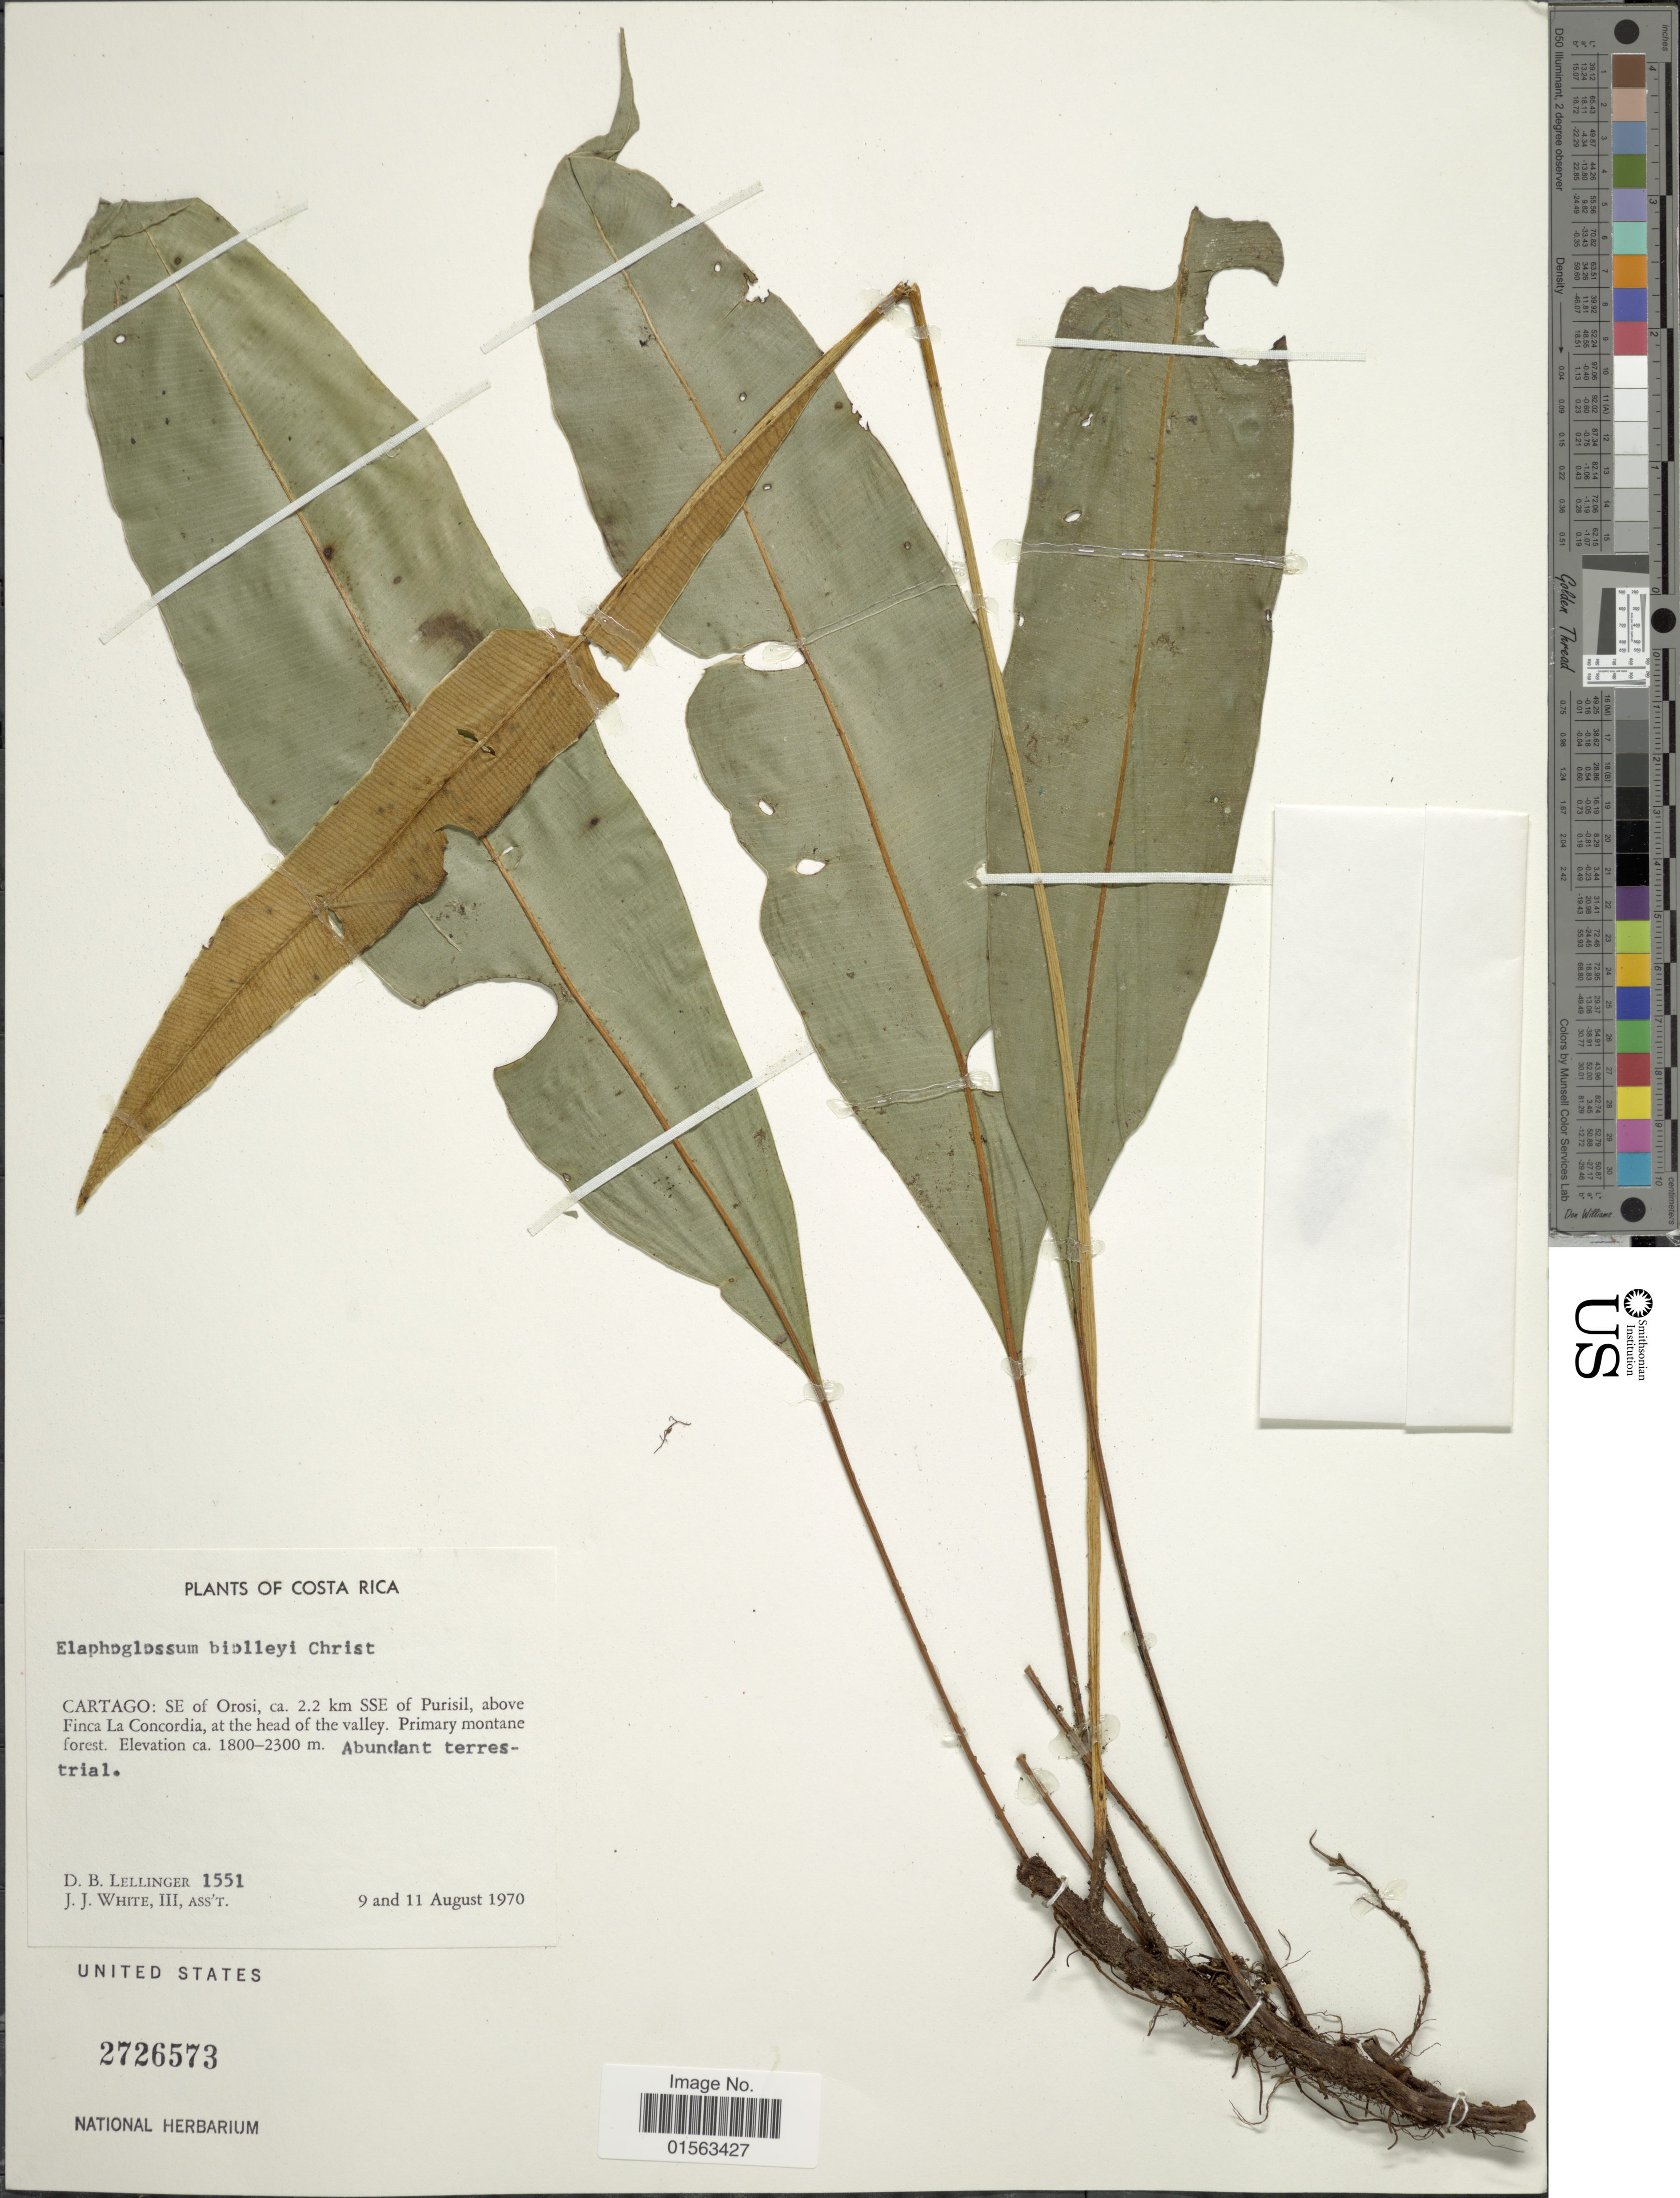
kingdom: Plantae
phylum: Tracheophyta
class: Polypodiopsida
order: Polypodiales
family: Dryopteridaceae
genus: Elaphoglossum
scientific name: Elaphoglossum biolleyi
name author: Christ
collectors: D. B. Lellinger & J. J. White III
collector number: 1551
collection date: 1970-08-09/1970-08-11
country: Costa Rica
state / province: Cartago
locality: Cartago: SE of Orosi, ca. 2.2 km SSE of Purisil, above Finca La Concordia, at the head of the valley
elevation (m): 1800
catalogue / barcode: US 2726573